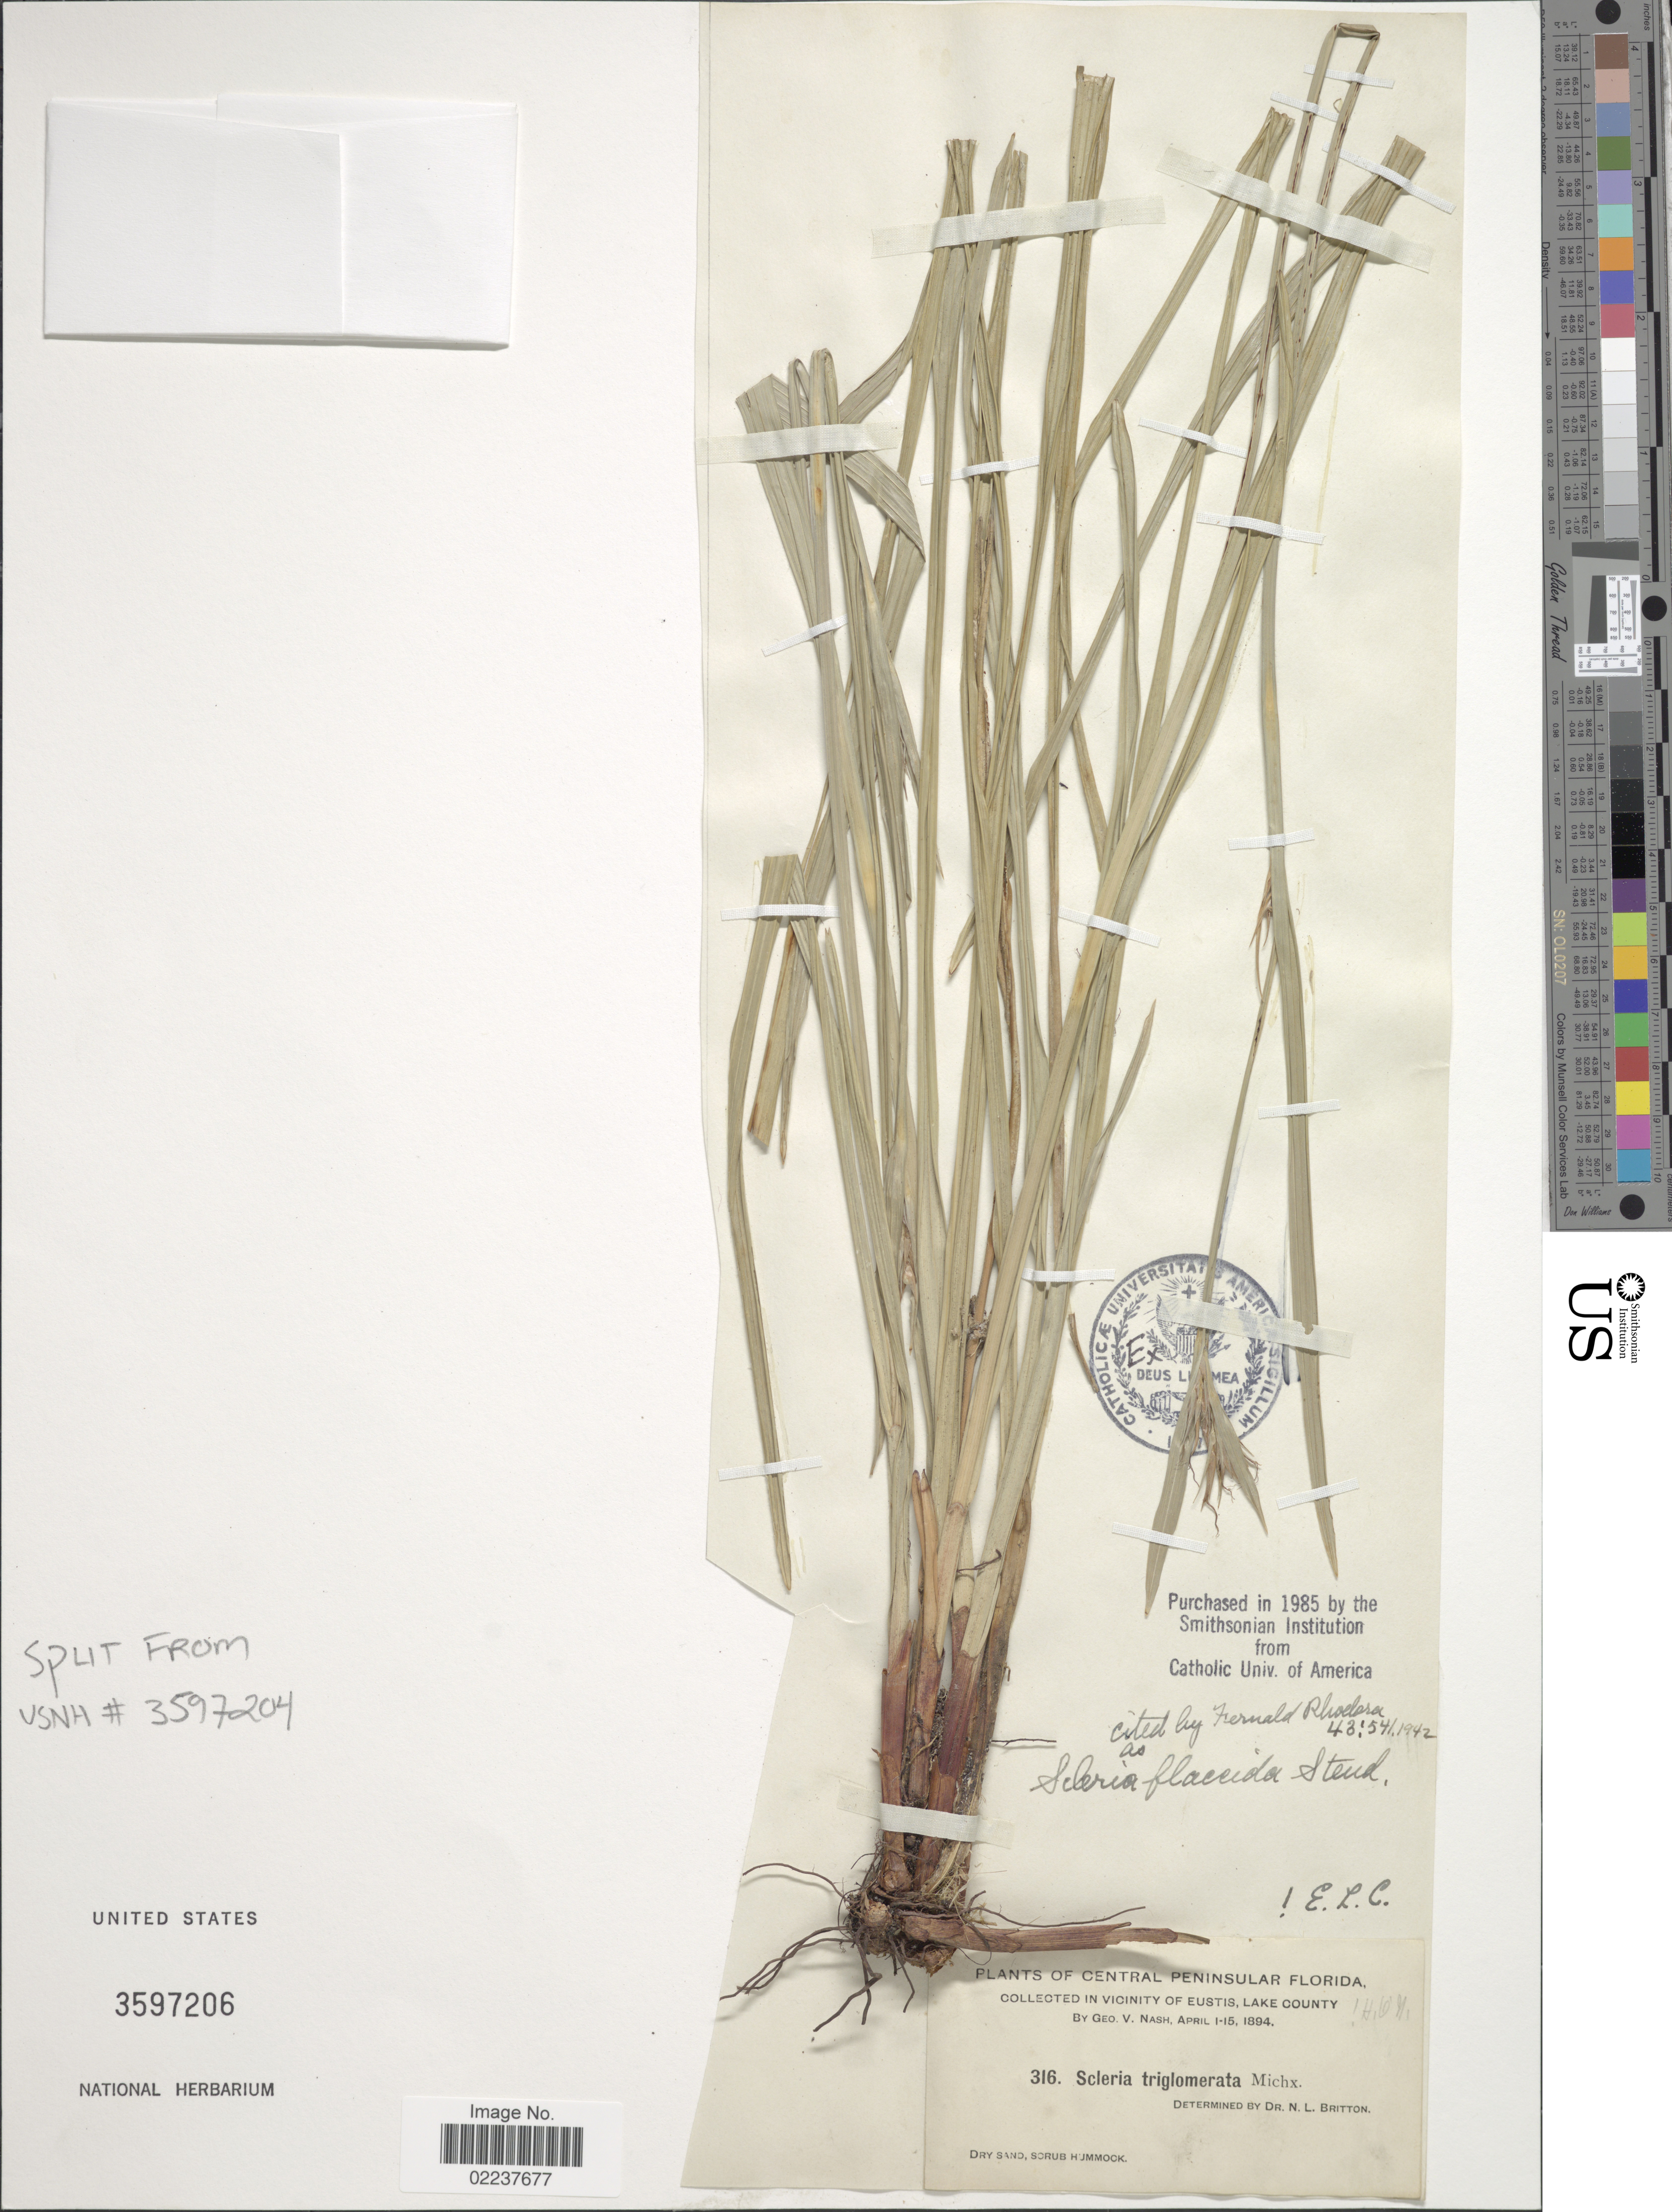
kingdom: Plantae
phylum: Tracheophyta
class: Liliopsida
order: Poales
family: Cyperaceae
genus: Scleria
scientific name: Scleria triglomerata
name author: Michx.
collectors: G. V. Nash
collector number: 316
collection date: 1894-04-01/1894-04-15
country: United States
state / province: Florida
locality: Central Peninsular Florida, Vicinity of Eustis, Lake County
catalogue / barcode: US 3597206